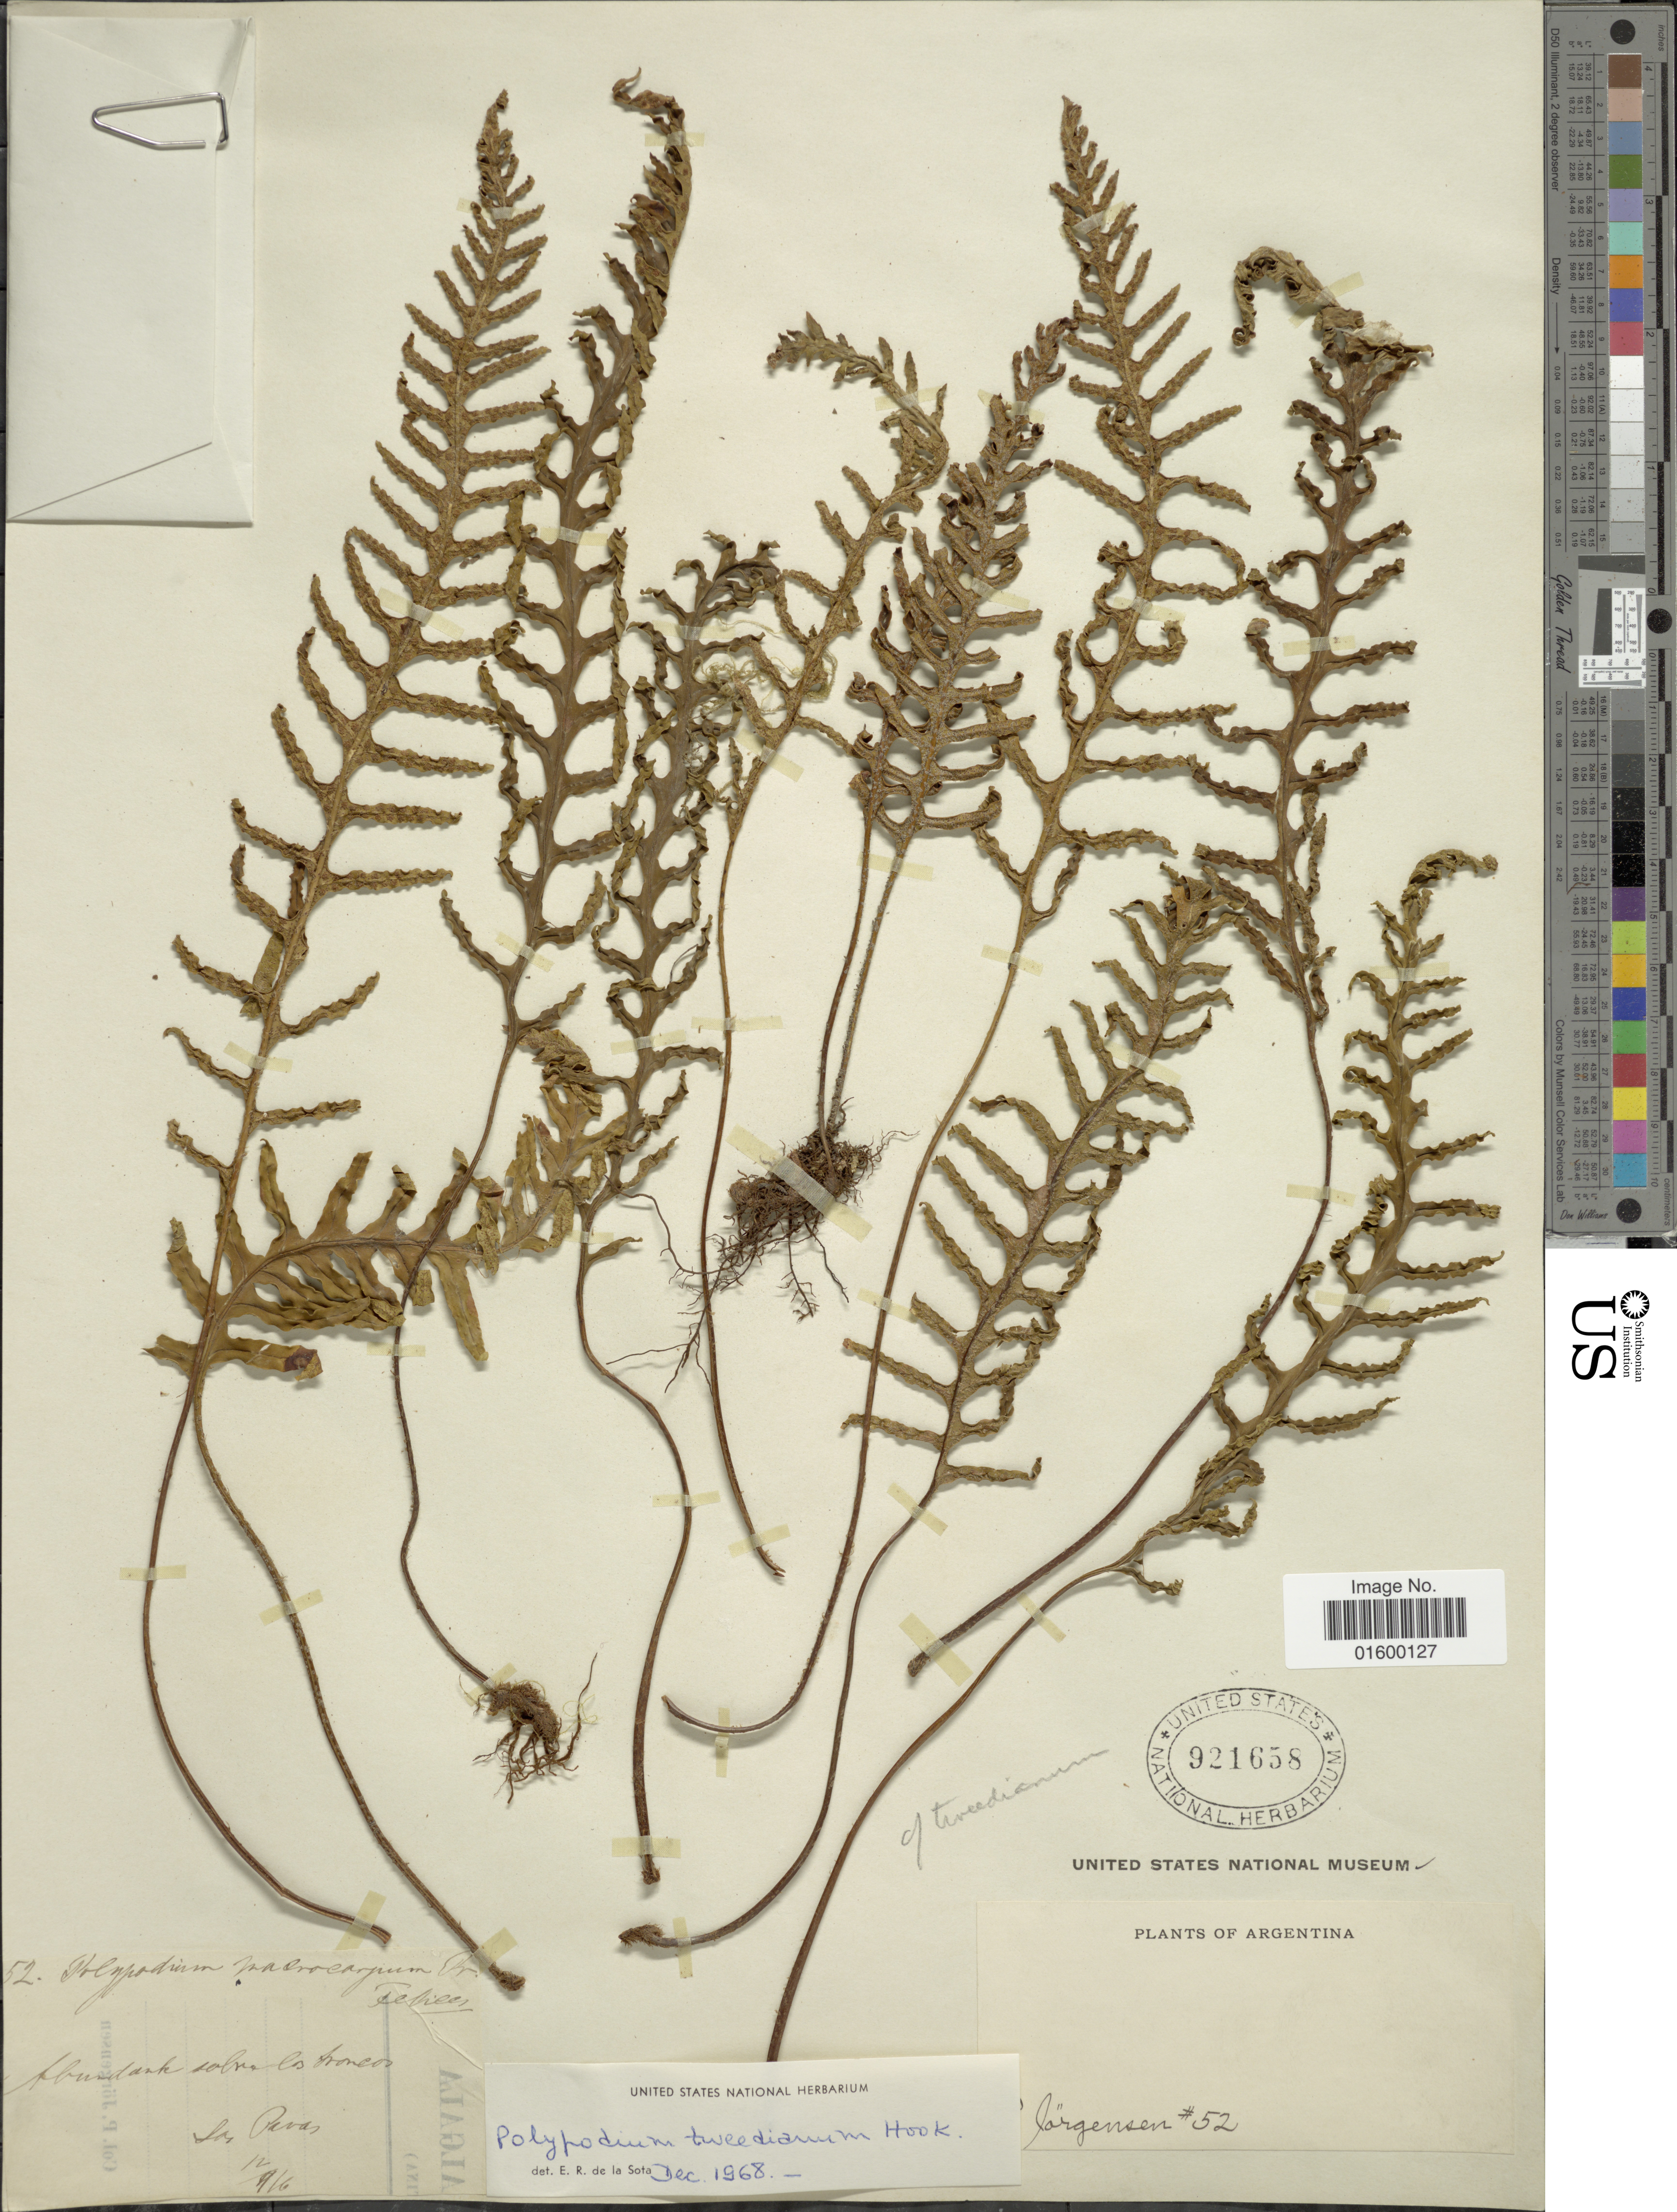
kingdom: Plantae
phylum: Tracheophyta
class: Polypodiopsida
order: Polypodiales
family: Polypodiaceae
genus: Pleopeltis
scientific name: Pleopeltis tweediana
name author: (Hook.) A.R. Sm.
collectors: Jorgensen, --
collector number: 52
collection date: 1916-04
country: Argentina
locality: Las Pevas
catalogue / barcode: US 921658